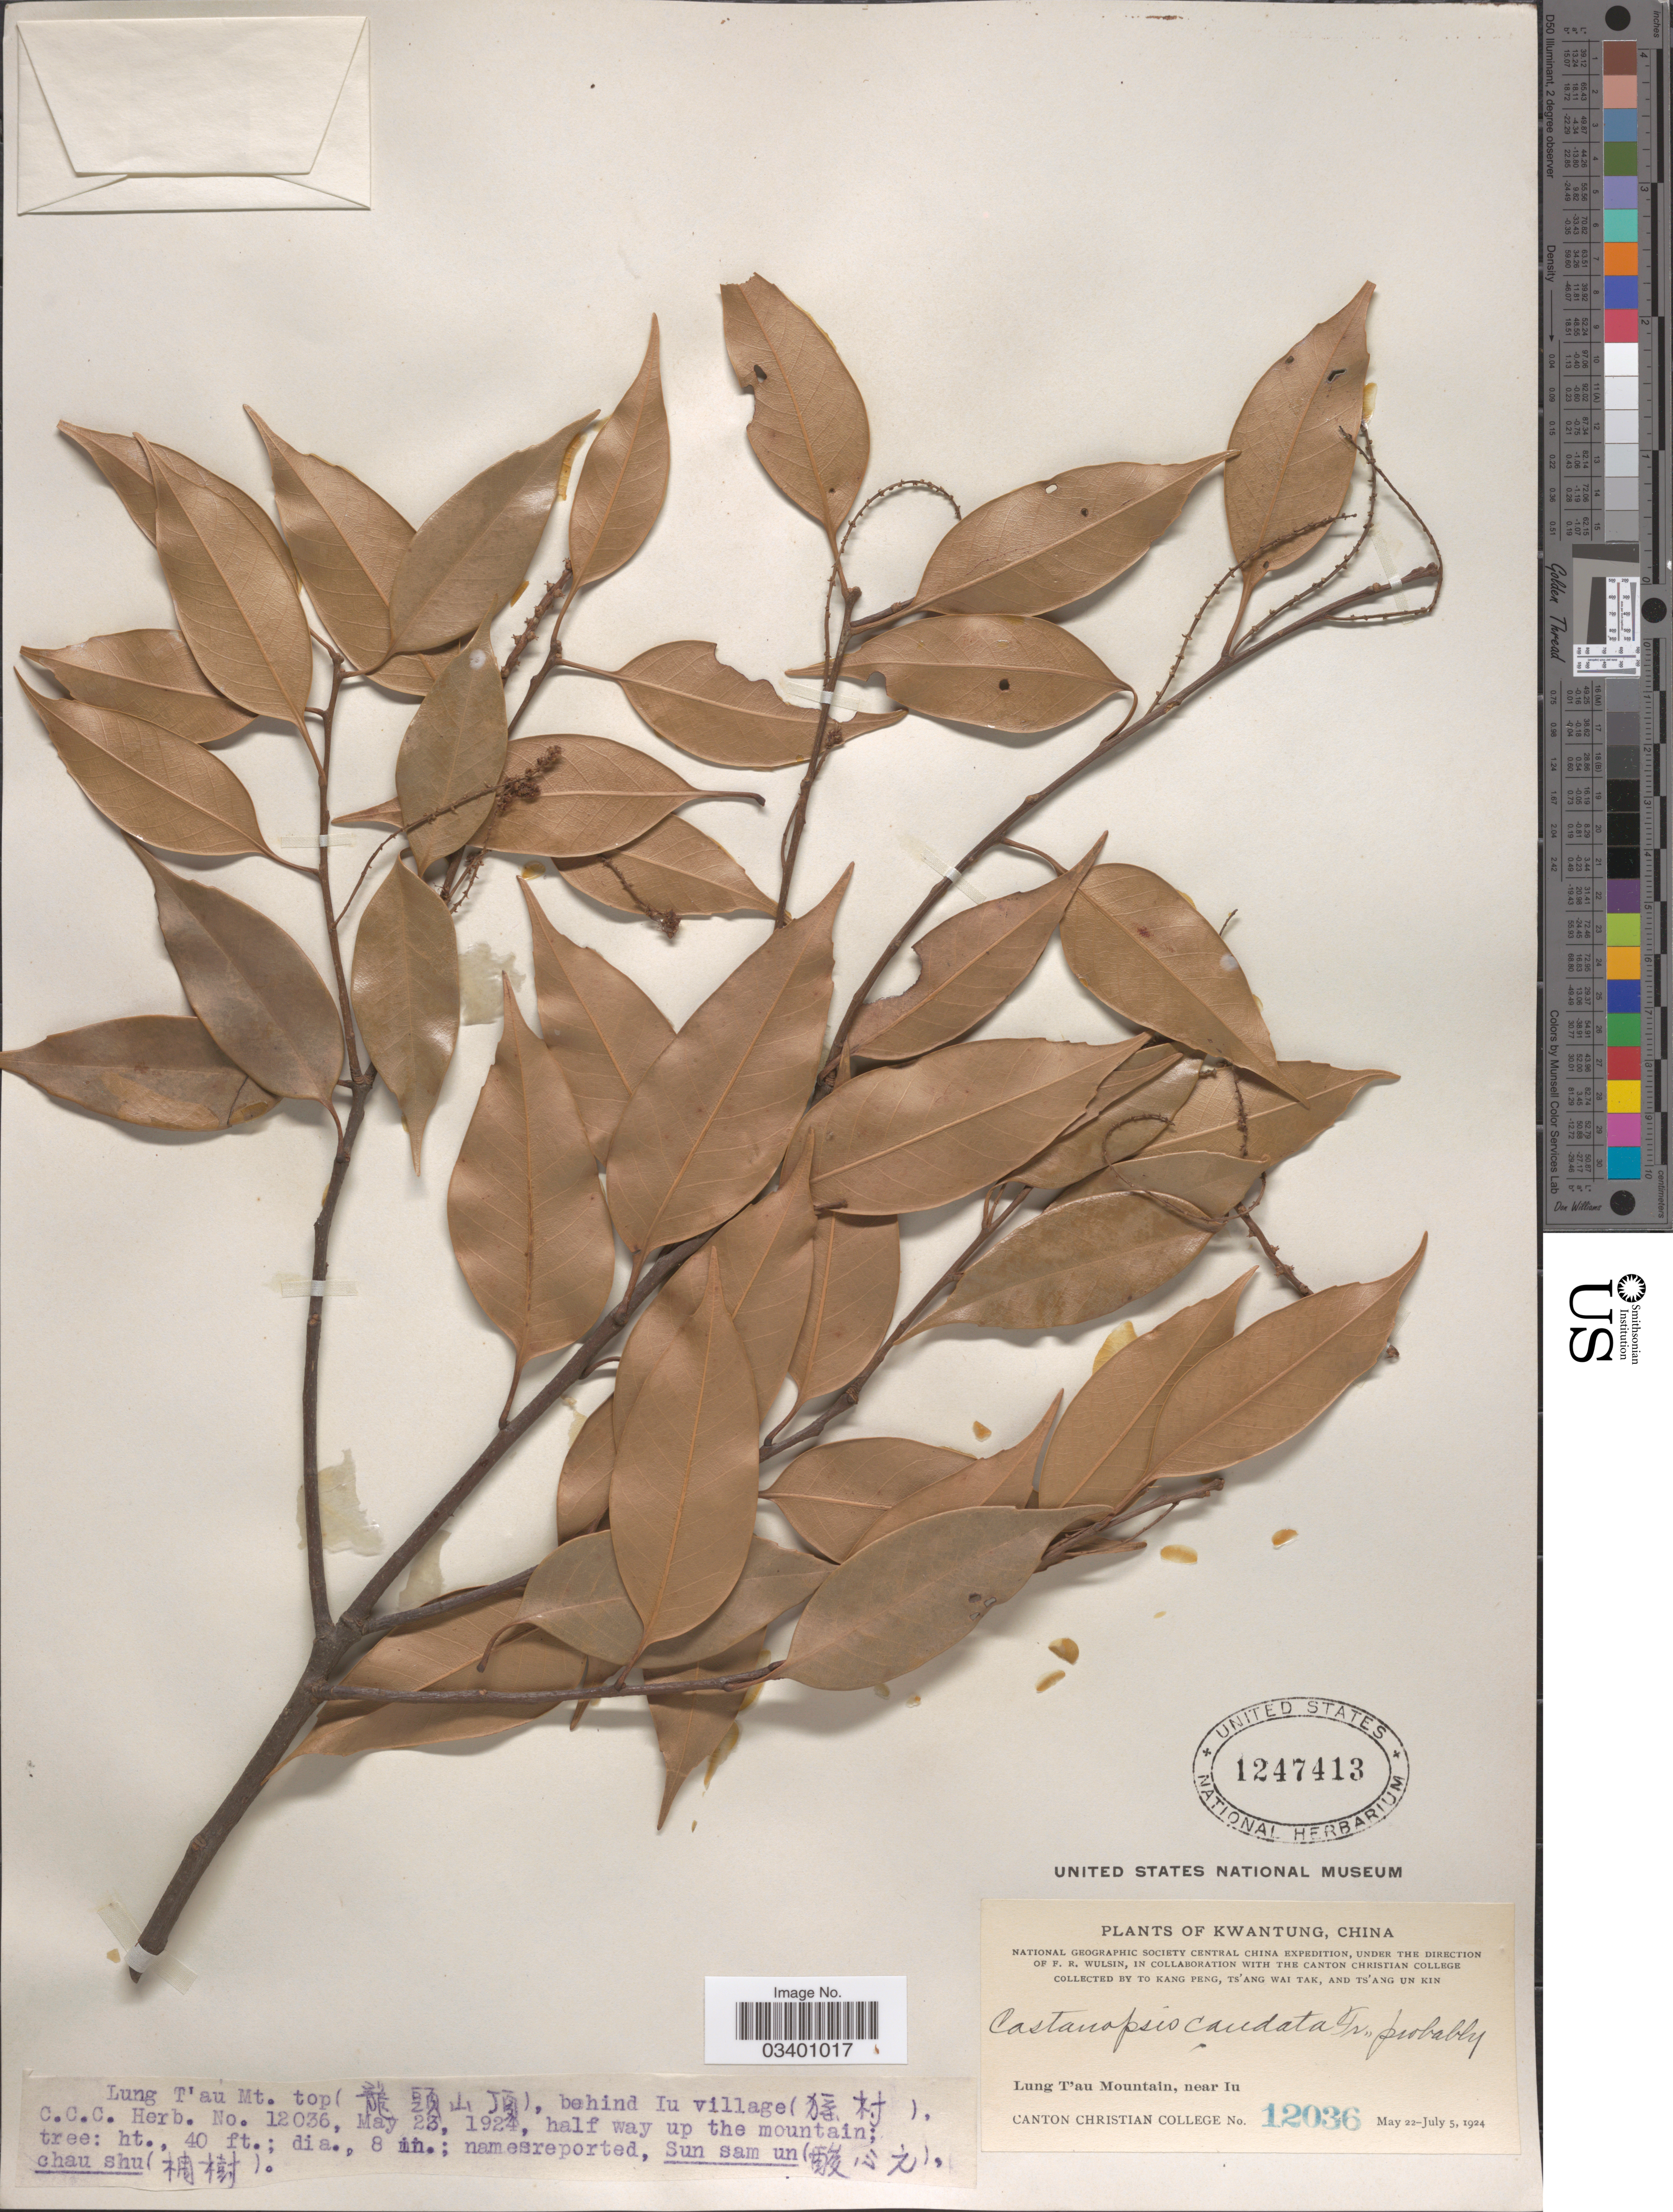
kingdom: Plantae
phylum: Tracheophyta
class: Magnoliopsida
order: Fagales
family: Fagaceae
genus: Castanopsis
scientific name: Castanopsis eyrei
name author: Tutcher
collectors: K. Peng, T. Tak & T. Kin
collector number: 12036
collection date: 1924-05-23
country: China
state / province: Guangdong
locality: Kwangtung, Lung T'au Mountain, near Iu. Lung T'au Mt. top (X), behind Iu village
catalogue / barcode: US 1247413